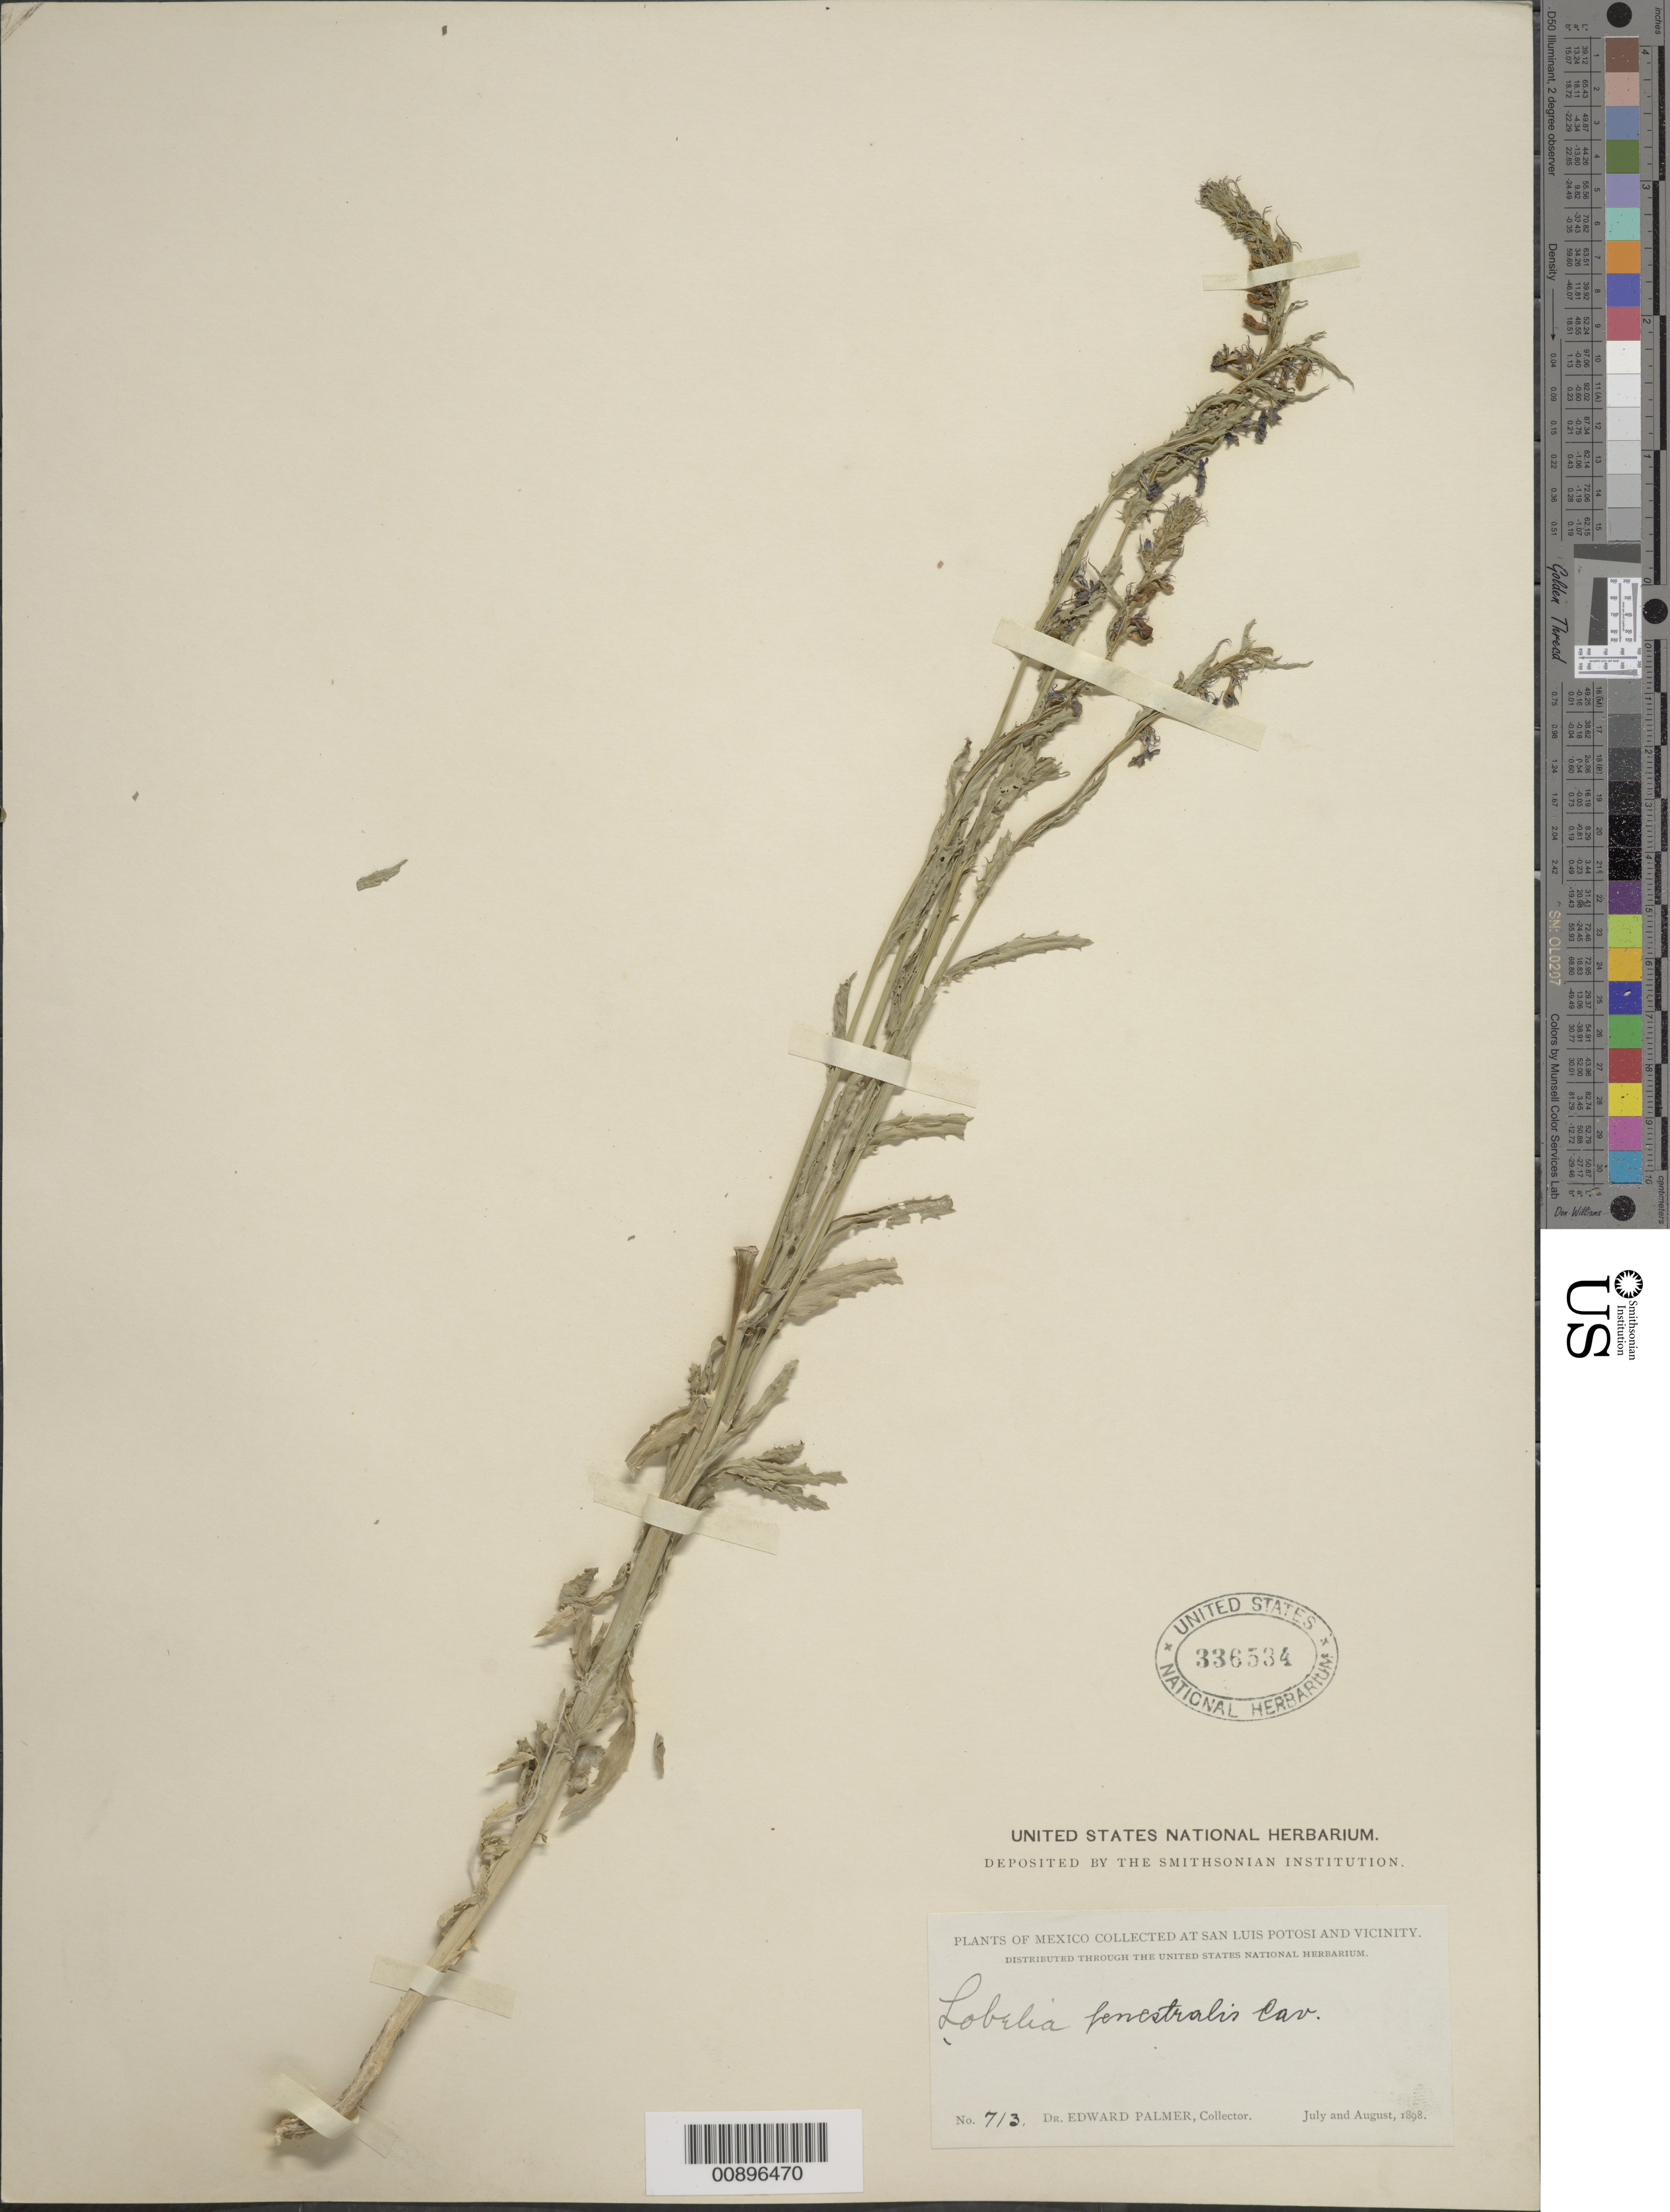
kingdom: Plantae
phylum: Tracheophyta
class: Magnoliopsida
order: Asterales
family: Campanulaceae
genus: Lobelia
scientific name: Lobelia fenestralis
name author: Cav.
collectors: E. Palmer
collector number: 713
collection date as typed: Jul 1898 to -- Aug 1898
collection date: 1898-07/1898-08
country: Mexico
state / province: San Luis Potosí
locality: San Luis Potosí and vicinity.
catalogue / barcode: US 336534